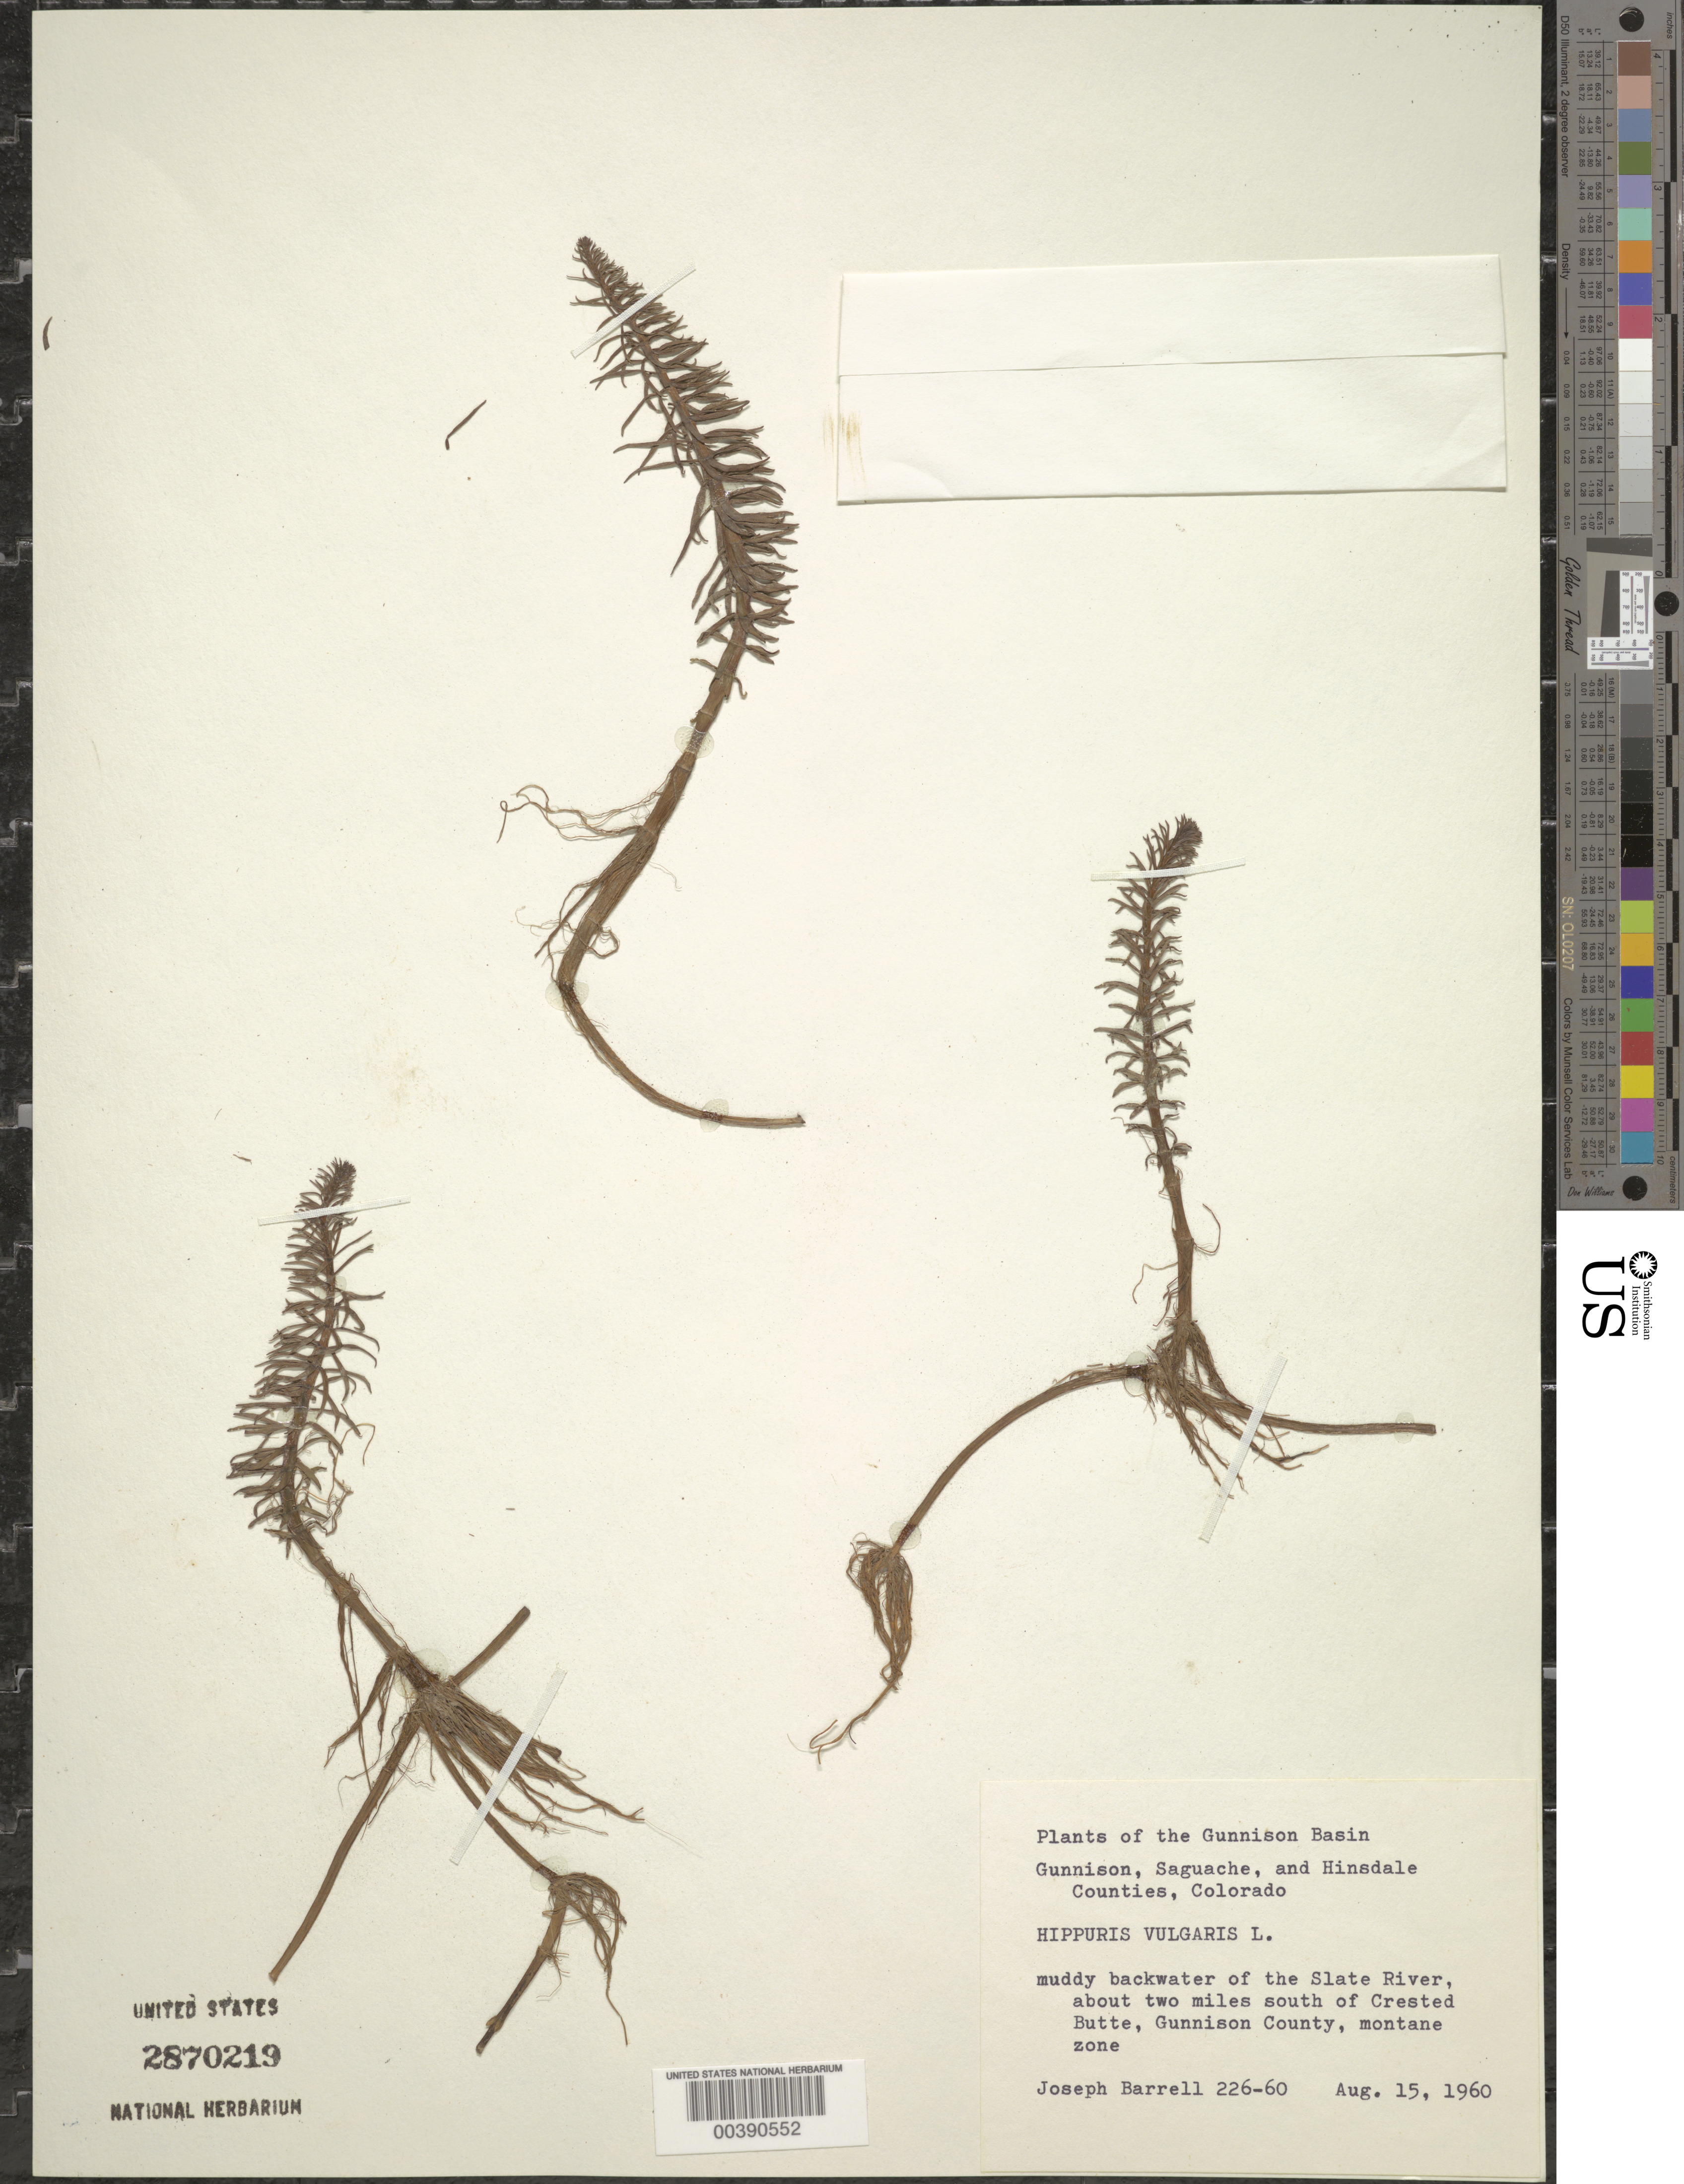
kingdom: Plantae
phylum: Tracheophyta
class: Magnoliopsida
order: Lamiales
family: Plantaginaceae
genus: Hippuris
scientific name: Hippuris vulgaris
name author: L.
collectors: J. Barrell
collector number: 226-60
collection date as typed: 15 Aug 1960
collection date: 1960-08-15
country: United States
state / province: Colorado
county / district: Gunnison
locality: S of crested butte, slate river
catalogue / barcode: US 2870219